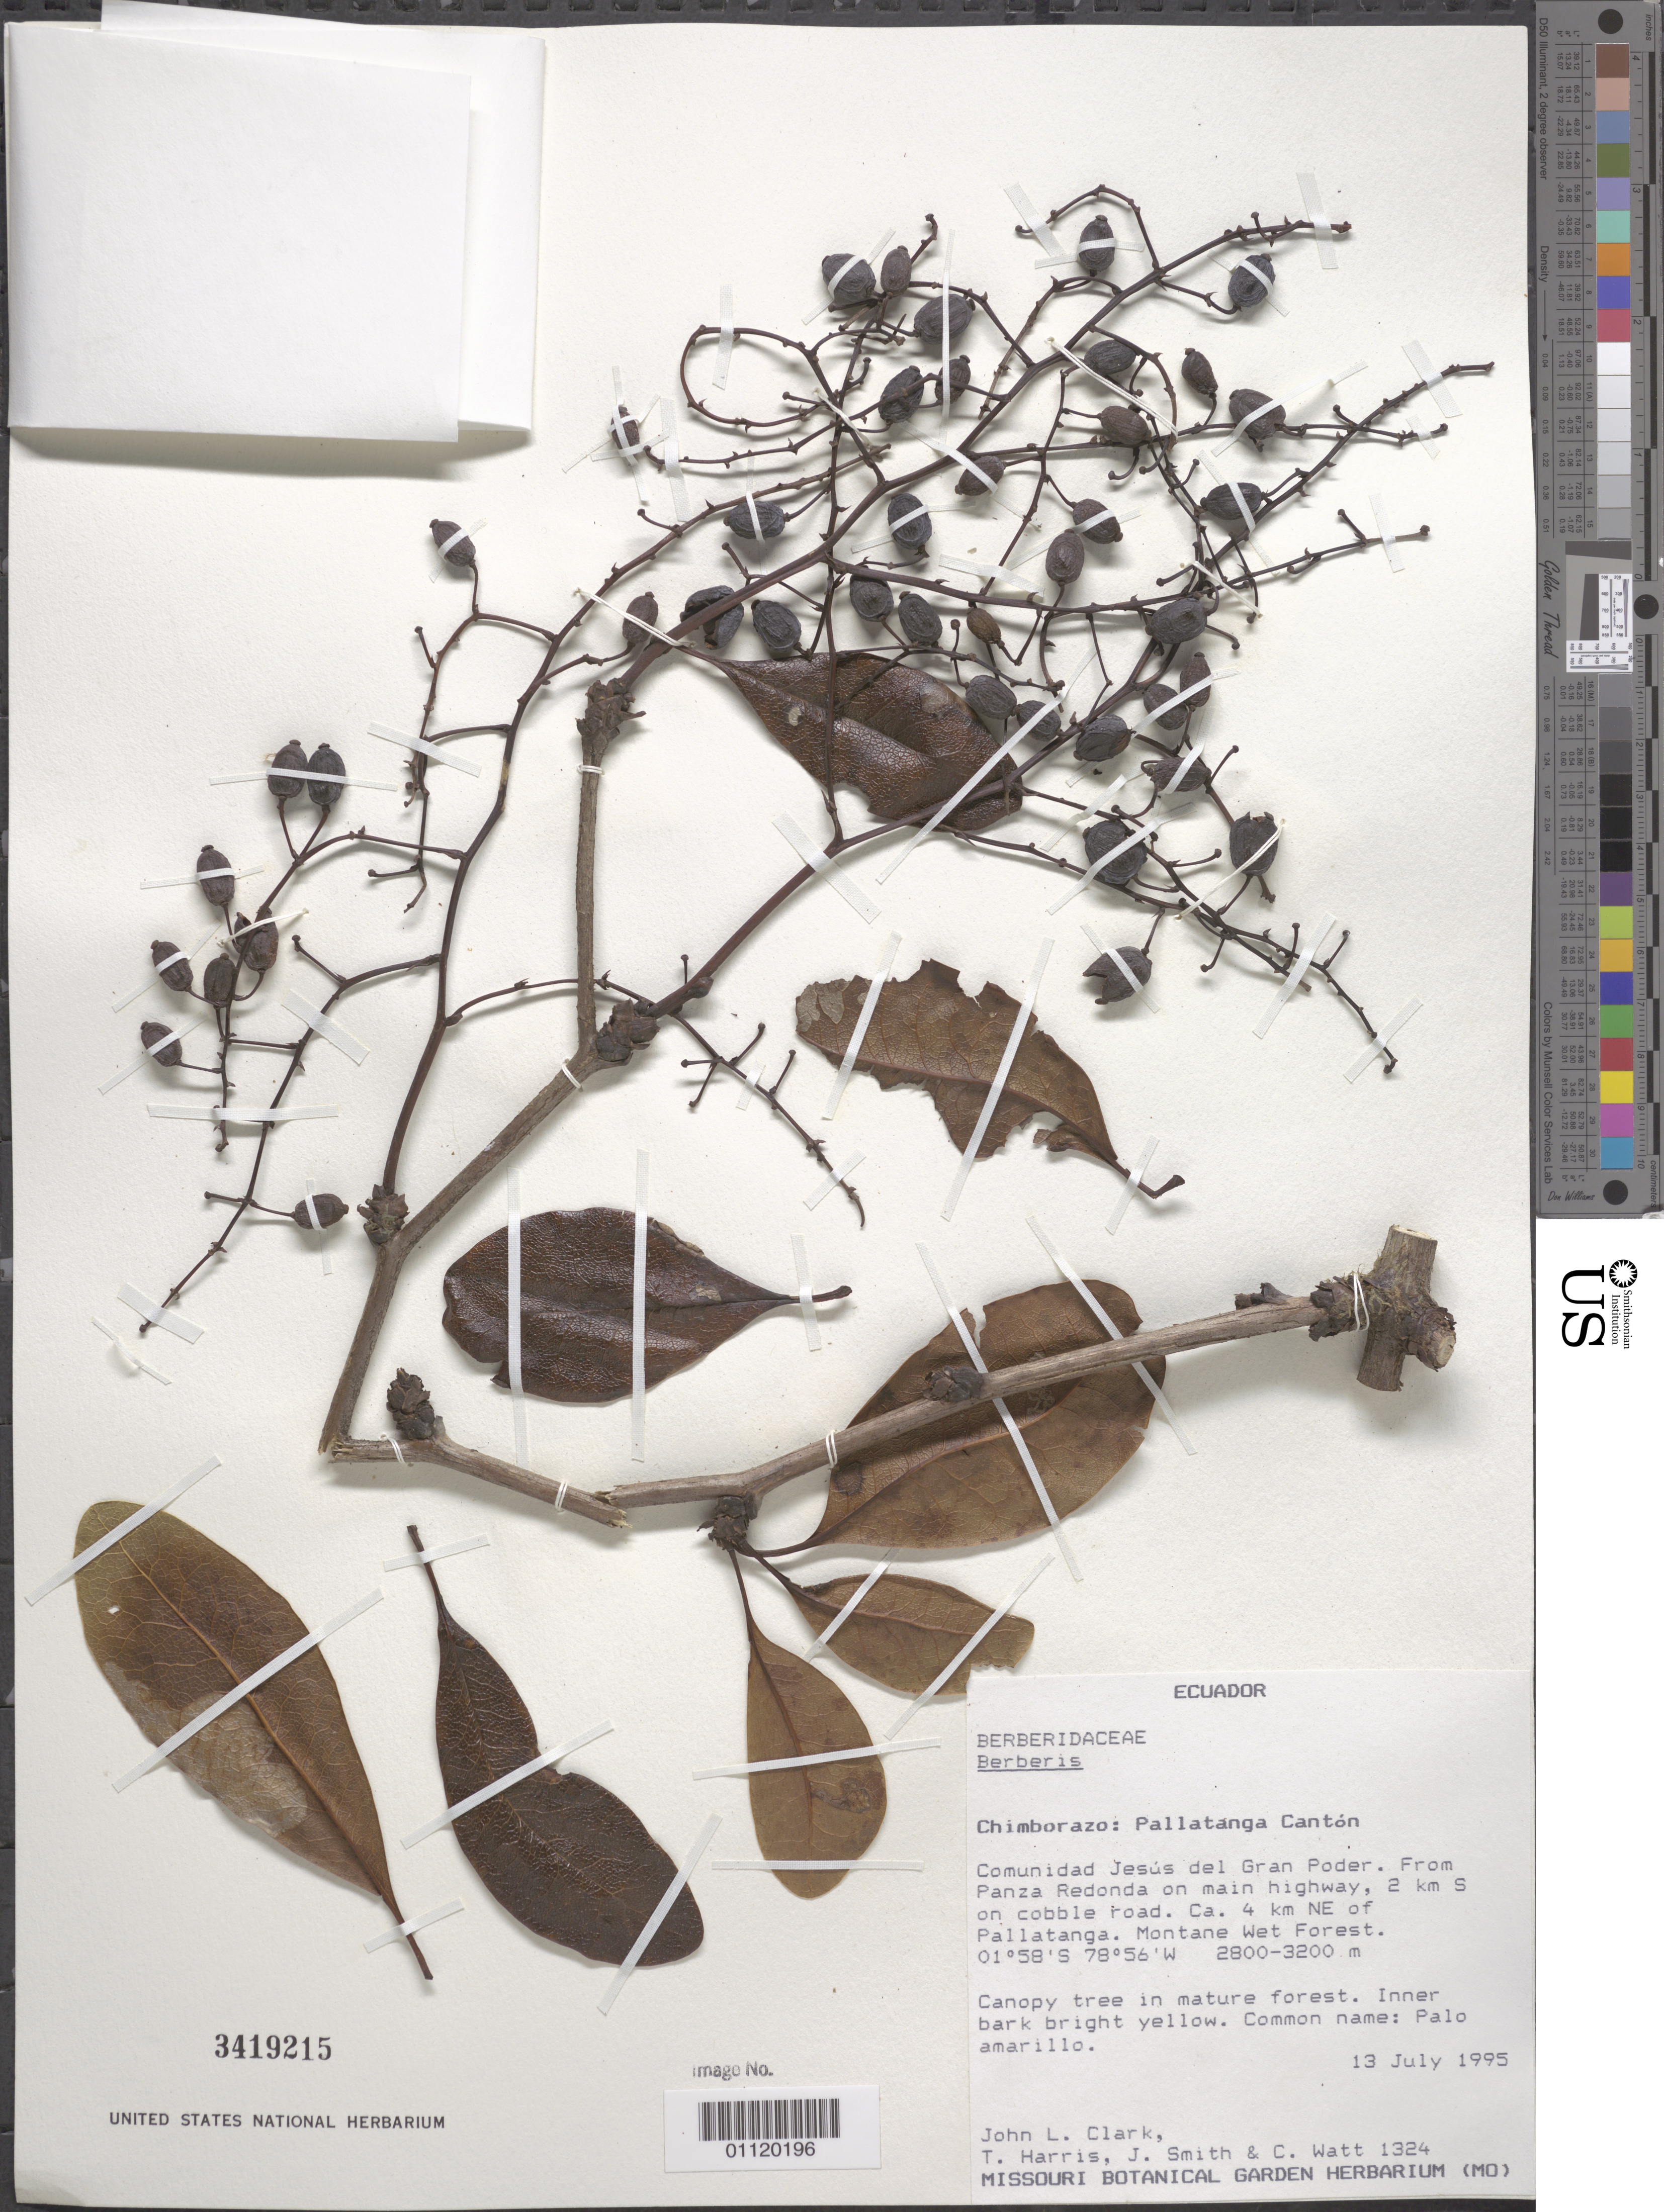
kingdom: Plantae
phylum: Tracheophyta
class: Magnoliopsida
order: Ranunculales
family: Berberidaceae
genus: Berberis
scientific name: Berberis lehmannii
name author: Hieron.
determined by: Ulloa, C.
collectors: J. L. Clark, T. Harris, J. Smith & C. Watt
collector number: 1324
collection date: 1995-07-13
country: Ecuador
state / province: Chimborazo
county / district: Pallatanga Canton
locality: Communidad Jesús del Gran Poder. From Panza Redonda on main highway, 2 km south on cobble road. Circa 4 km northeast of Pallatanga. Montane wet forest.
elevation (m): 2800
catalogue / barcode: US 3419215